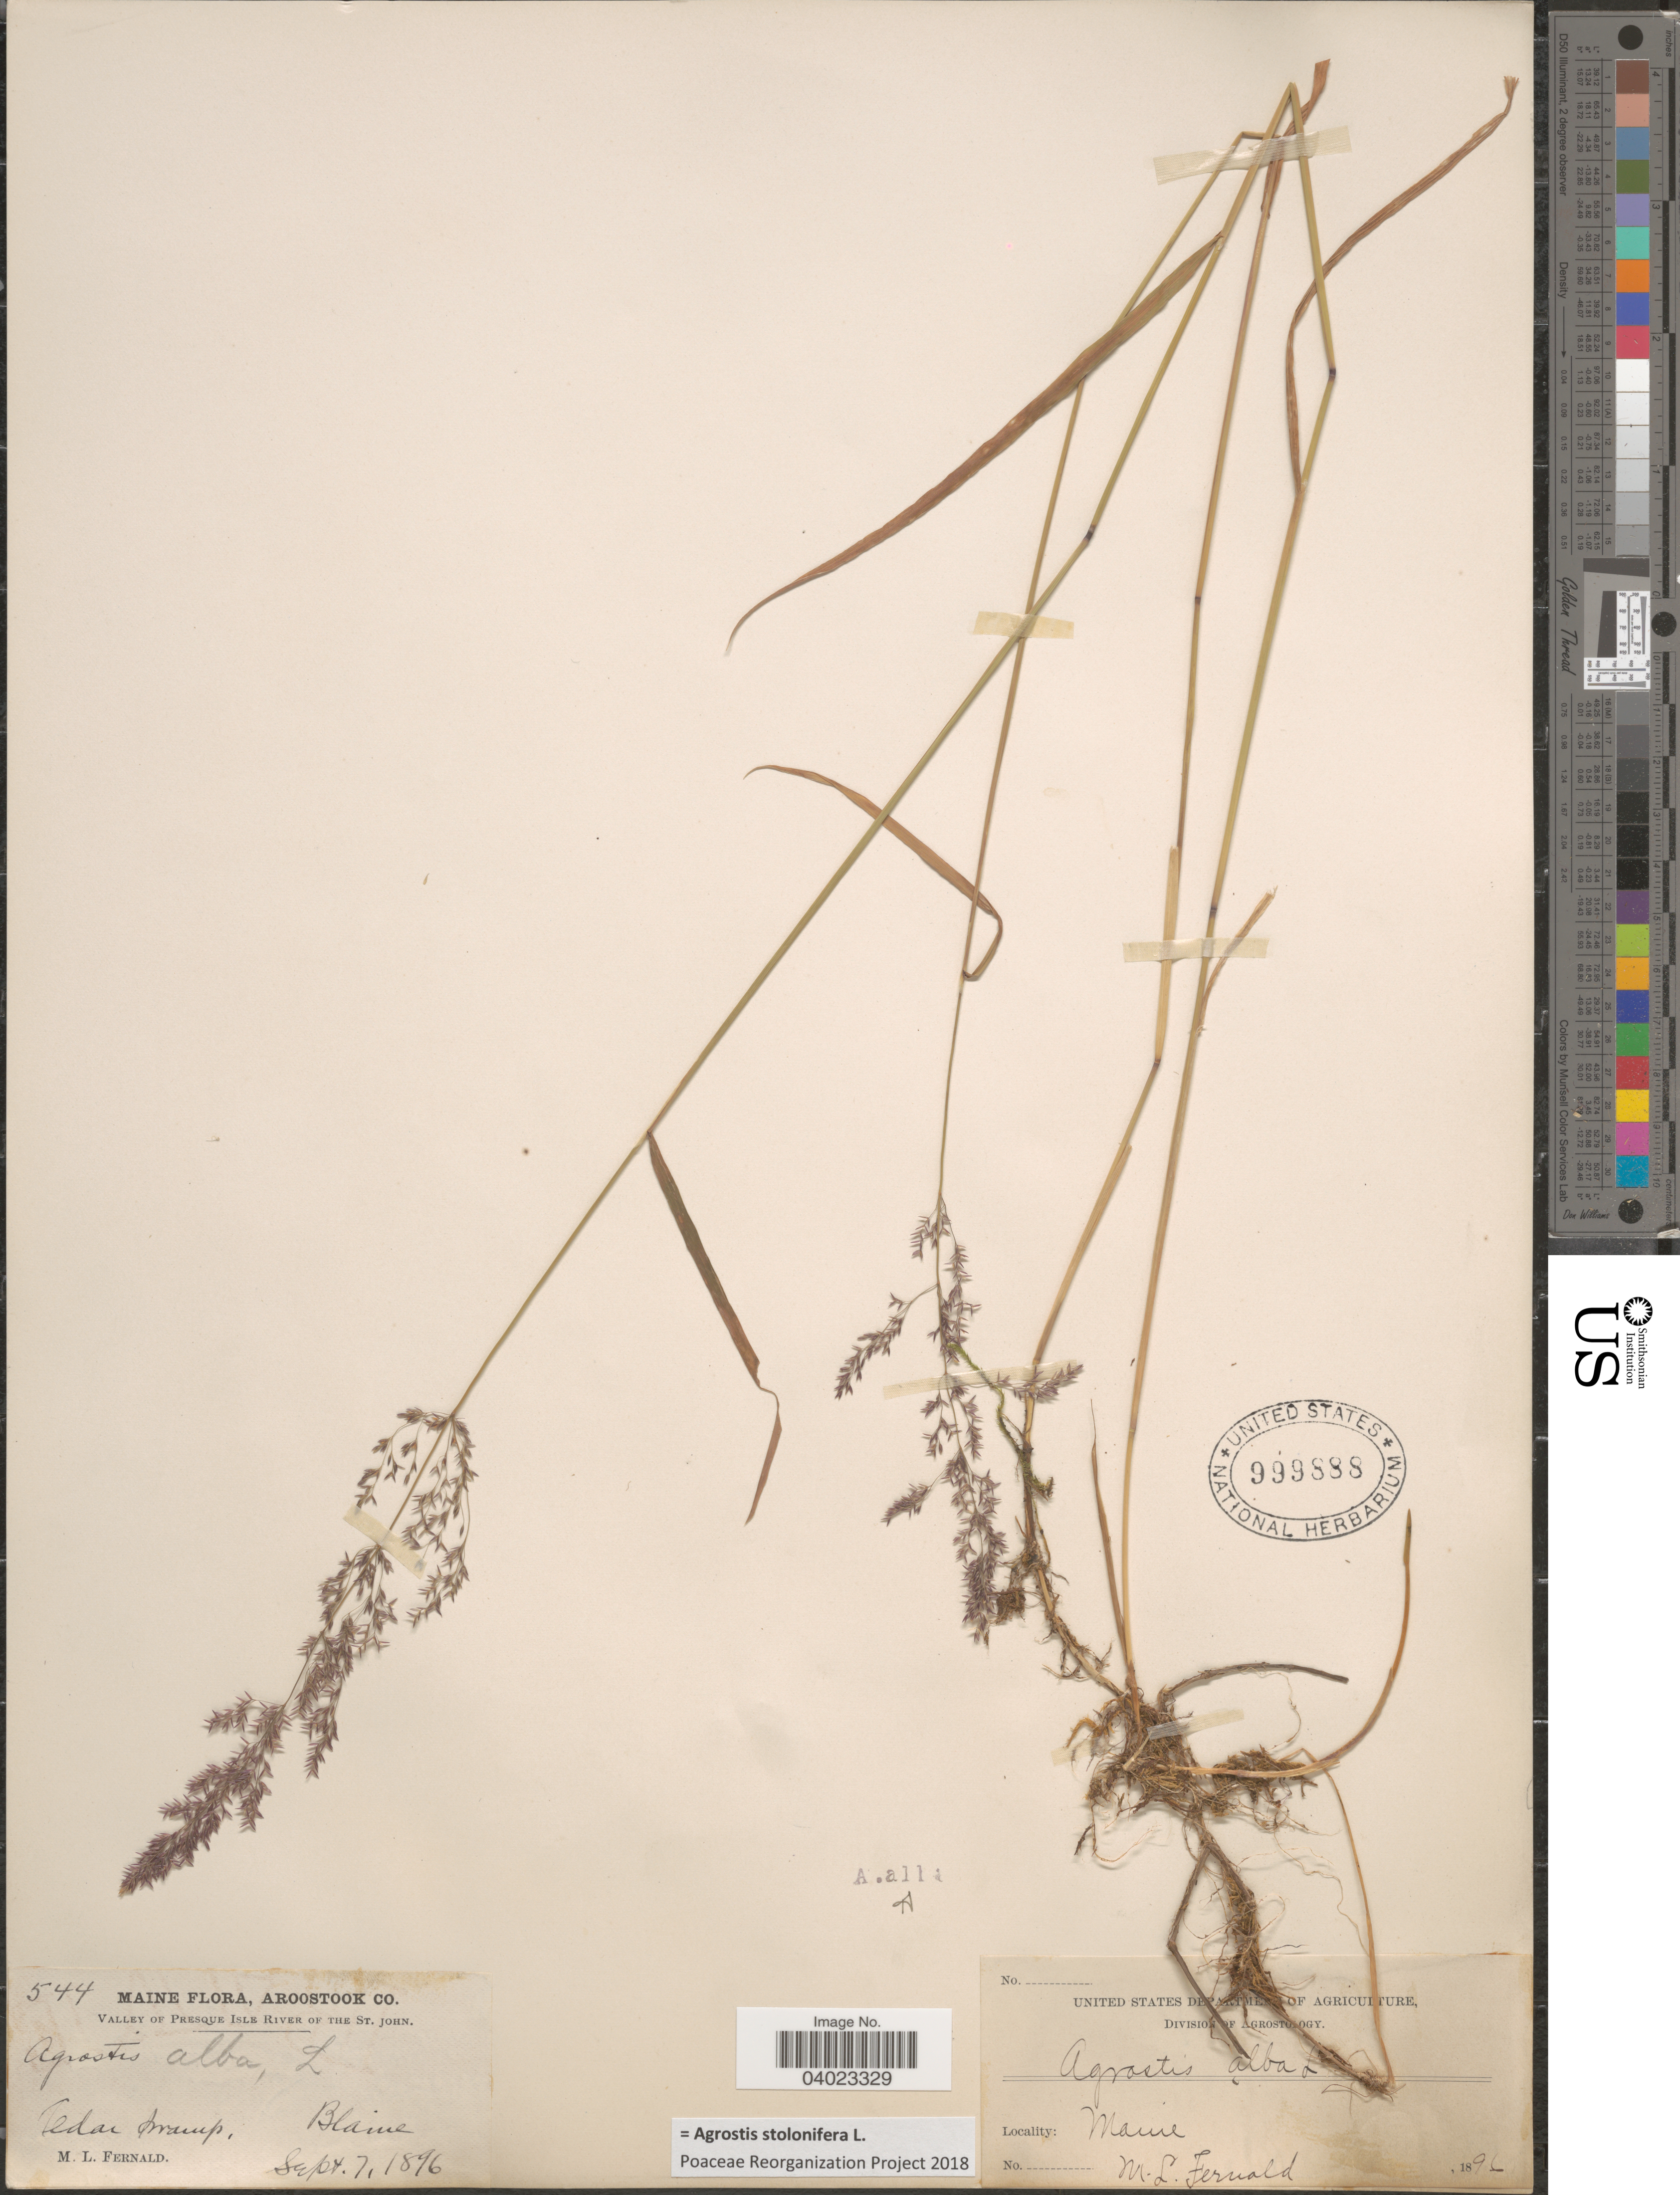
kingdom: Plantae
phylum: Tracheophyta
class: Liliopsida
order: Poales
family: Poaceae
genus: Agrostis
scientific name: Agrostis stolonifera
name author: L.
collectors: M. L. Fernald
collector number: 544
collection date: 1896-09-07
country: United States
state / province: Maine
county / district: Aroostook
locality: Valley of Presque Isle River of the St. John. Cedar Swamp, Blaine.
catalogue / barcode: US 999888